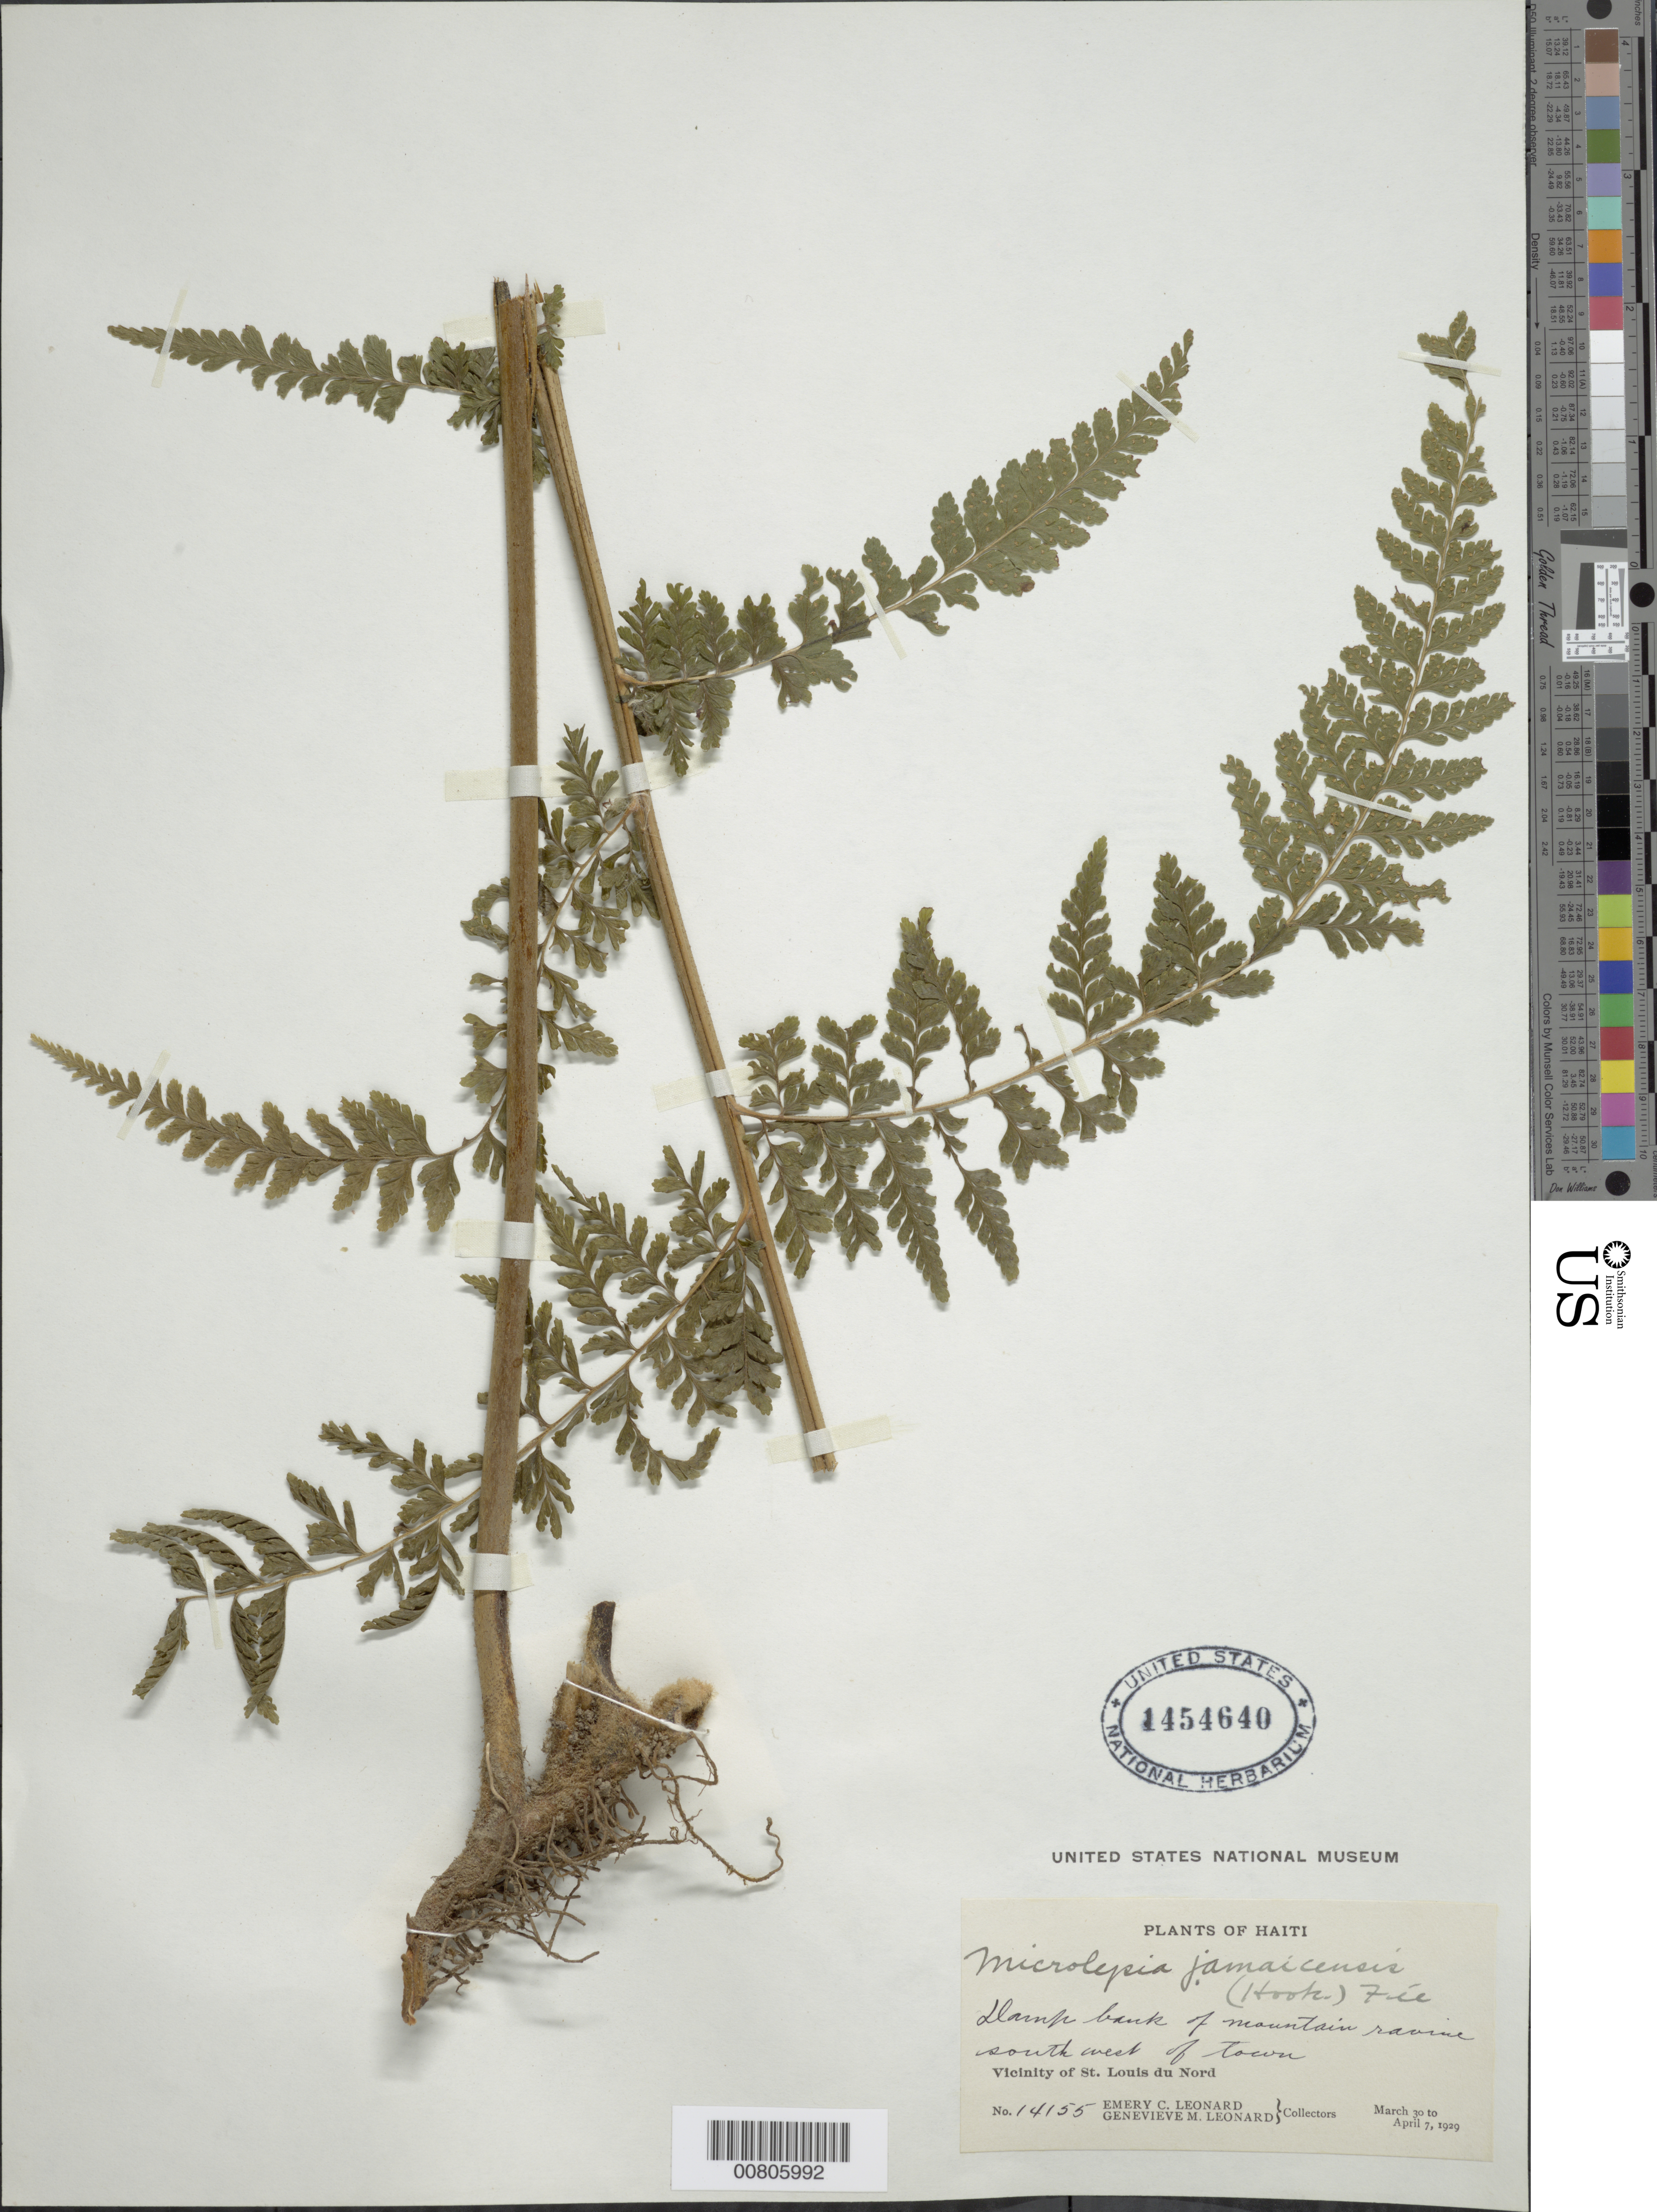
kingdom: Plantae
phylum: Tracheophyta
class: Polypodiopsida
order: Polypodiales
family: Dennstaedtiaceae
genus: Microlepia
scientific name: Microlepia jamaicensis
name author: (Hook.) Fée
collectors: E. C. Leonard & G. M. Leonard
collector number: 14155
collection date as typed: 30 Mar 1929 to 07 Apr 1929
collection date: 1929-03-30/1929-04-07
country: Haiti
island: Hispaniola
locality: St. Louis du Nord, SW of town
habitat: Damp bank of mountain ravine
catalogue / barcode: US 1454640